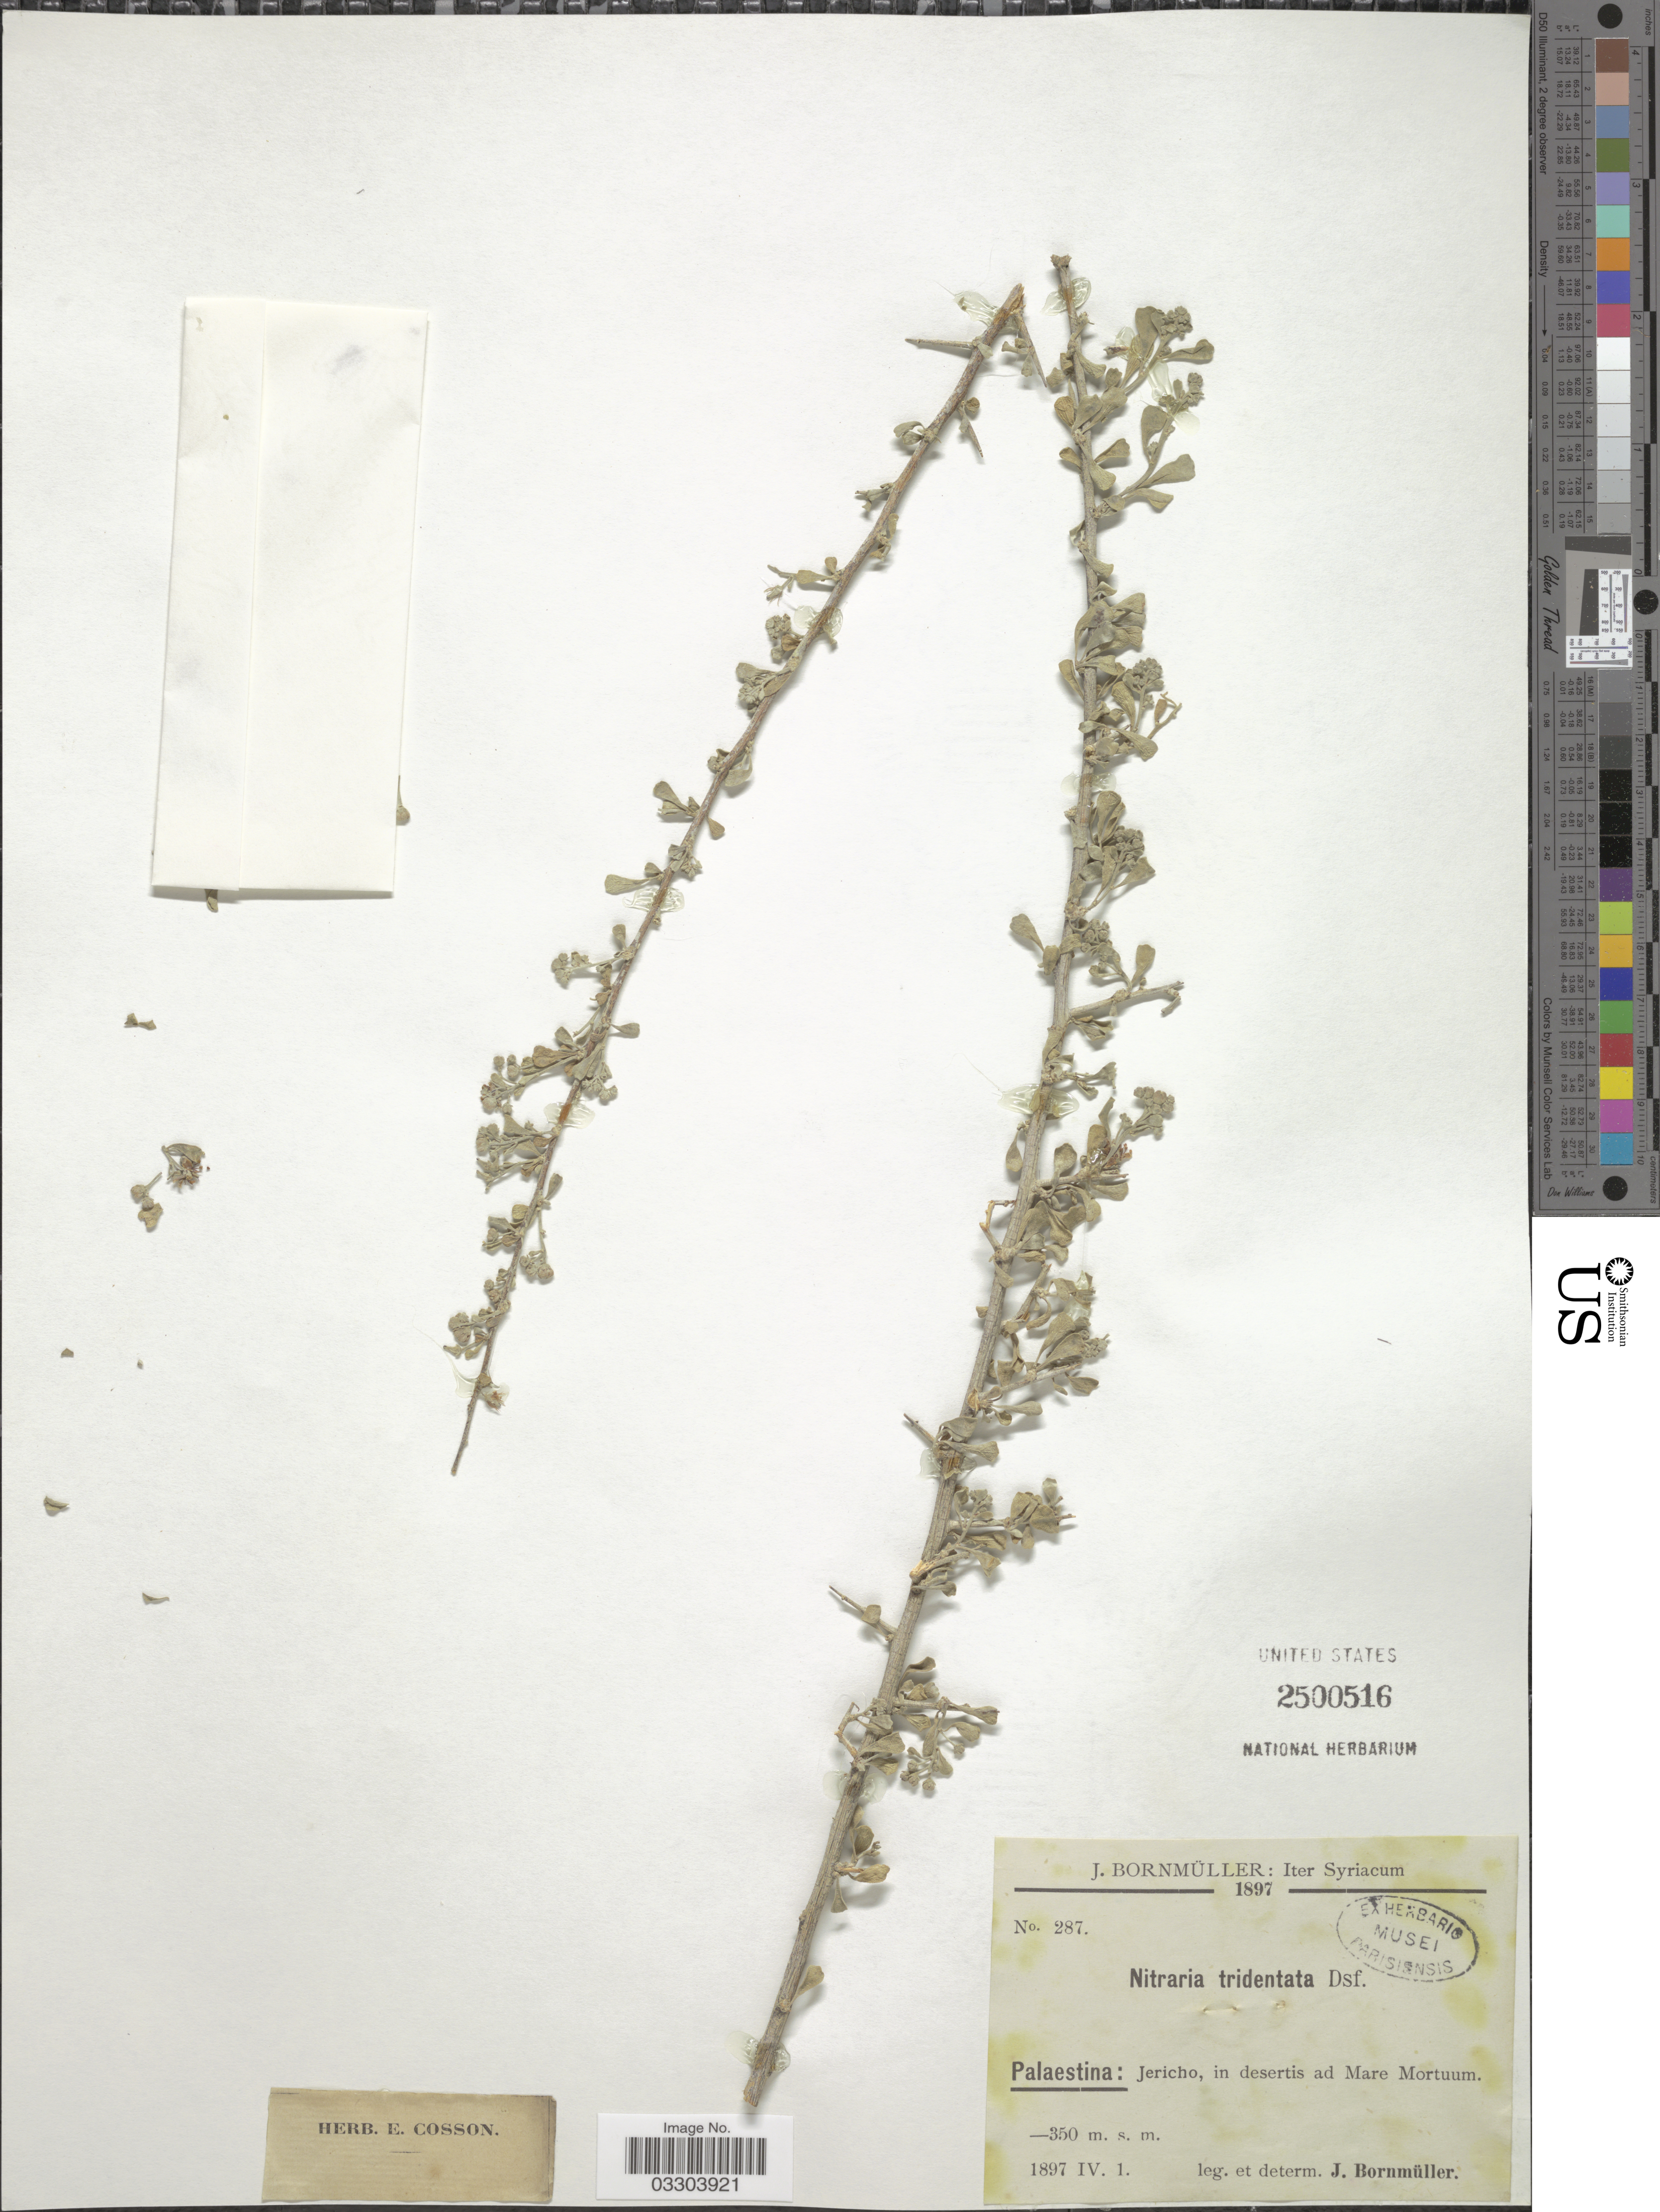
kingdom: Plantae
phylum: Tracheophyta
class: Magnoliopsida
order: Sapindales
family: Nitrariaceae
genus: Nitraria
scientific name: Nitraria tridentata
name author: Desf.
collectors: J. Bornmüller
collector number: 287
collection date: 1897-04-01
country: Israel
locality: Iter Syriacum. Palaestina: Jericho, in desertis ad Mare Mortuum.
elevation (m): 350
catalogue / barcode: US 2500516